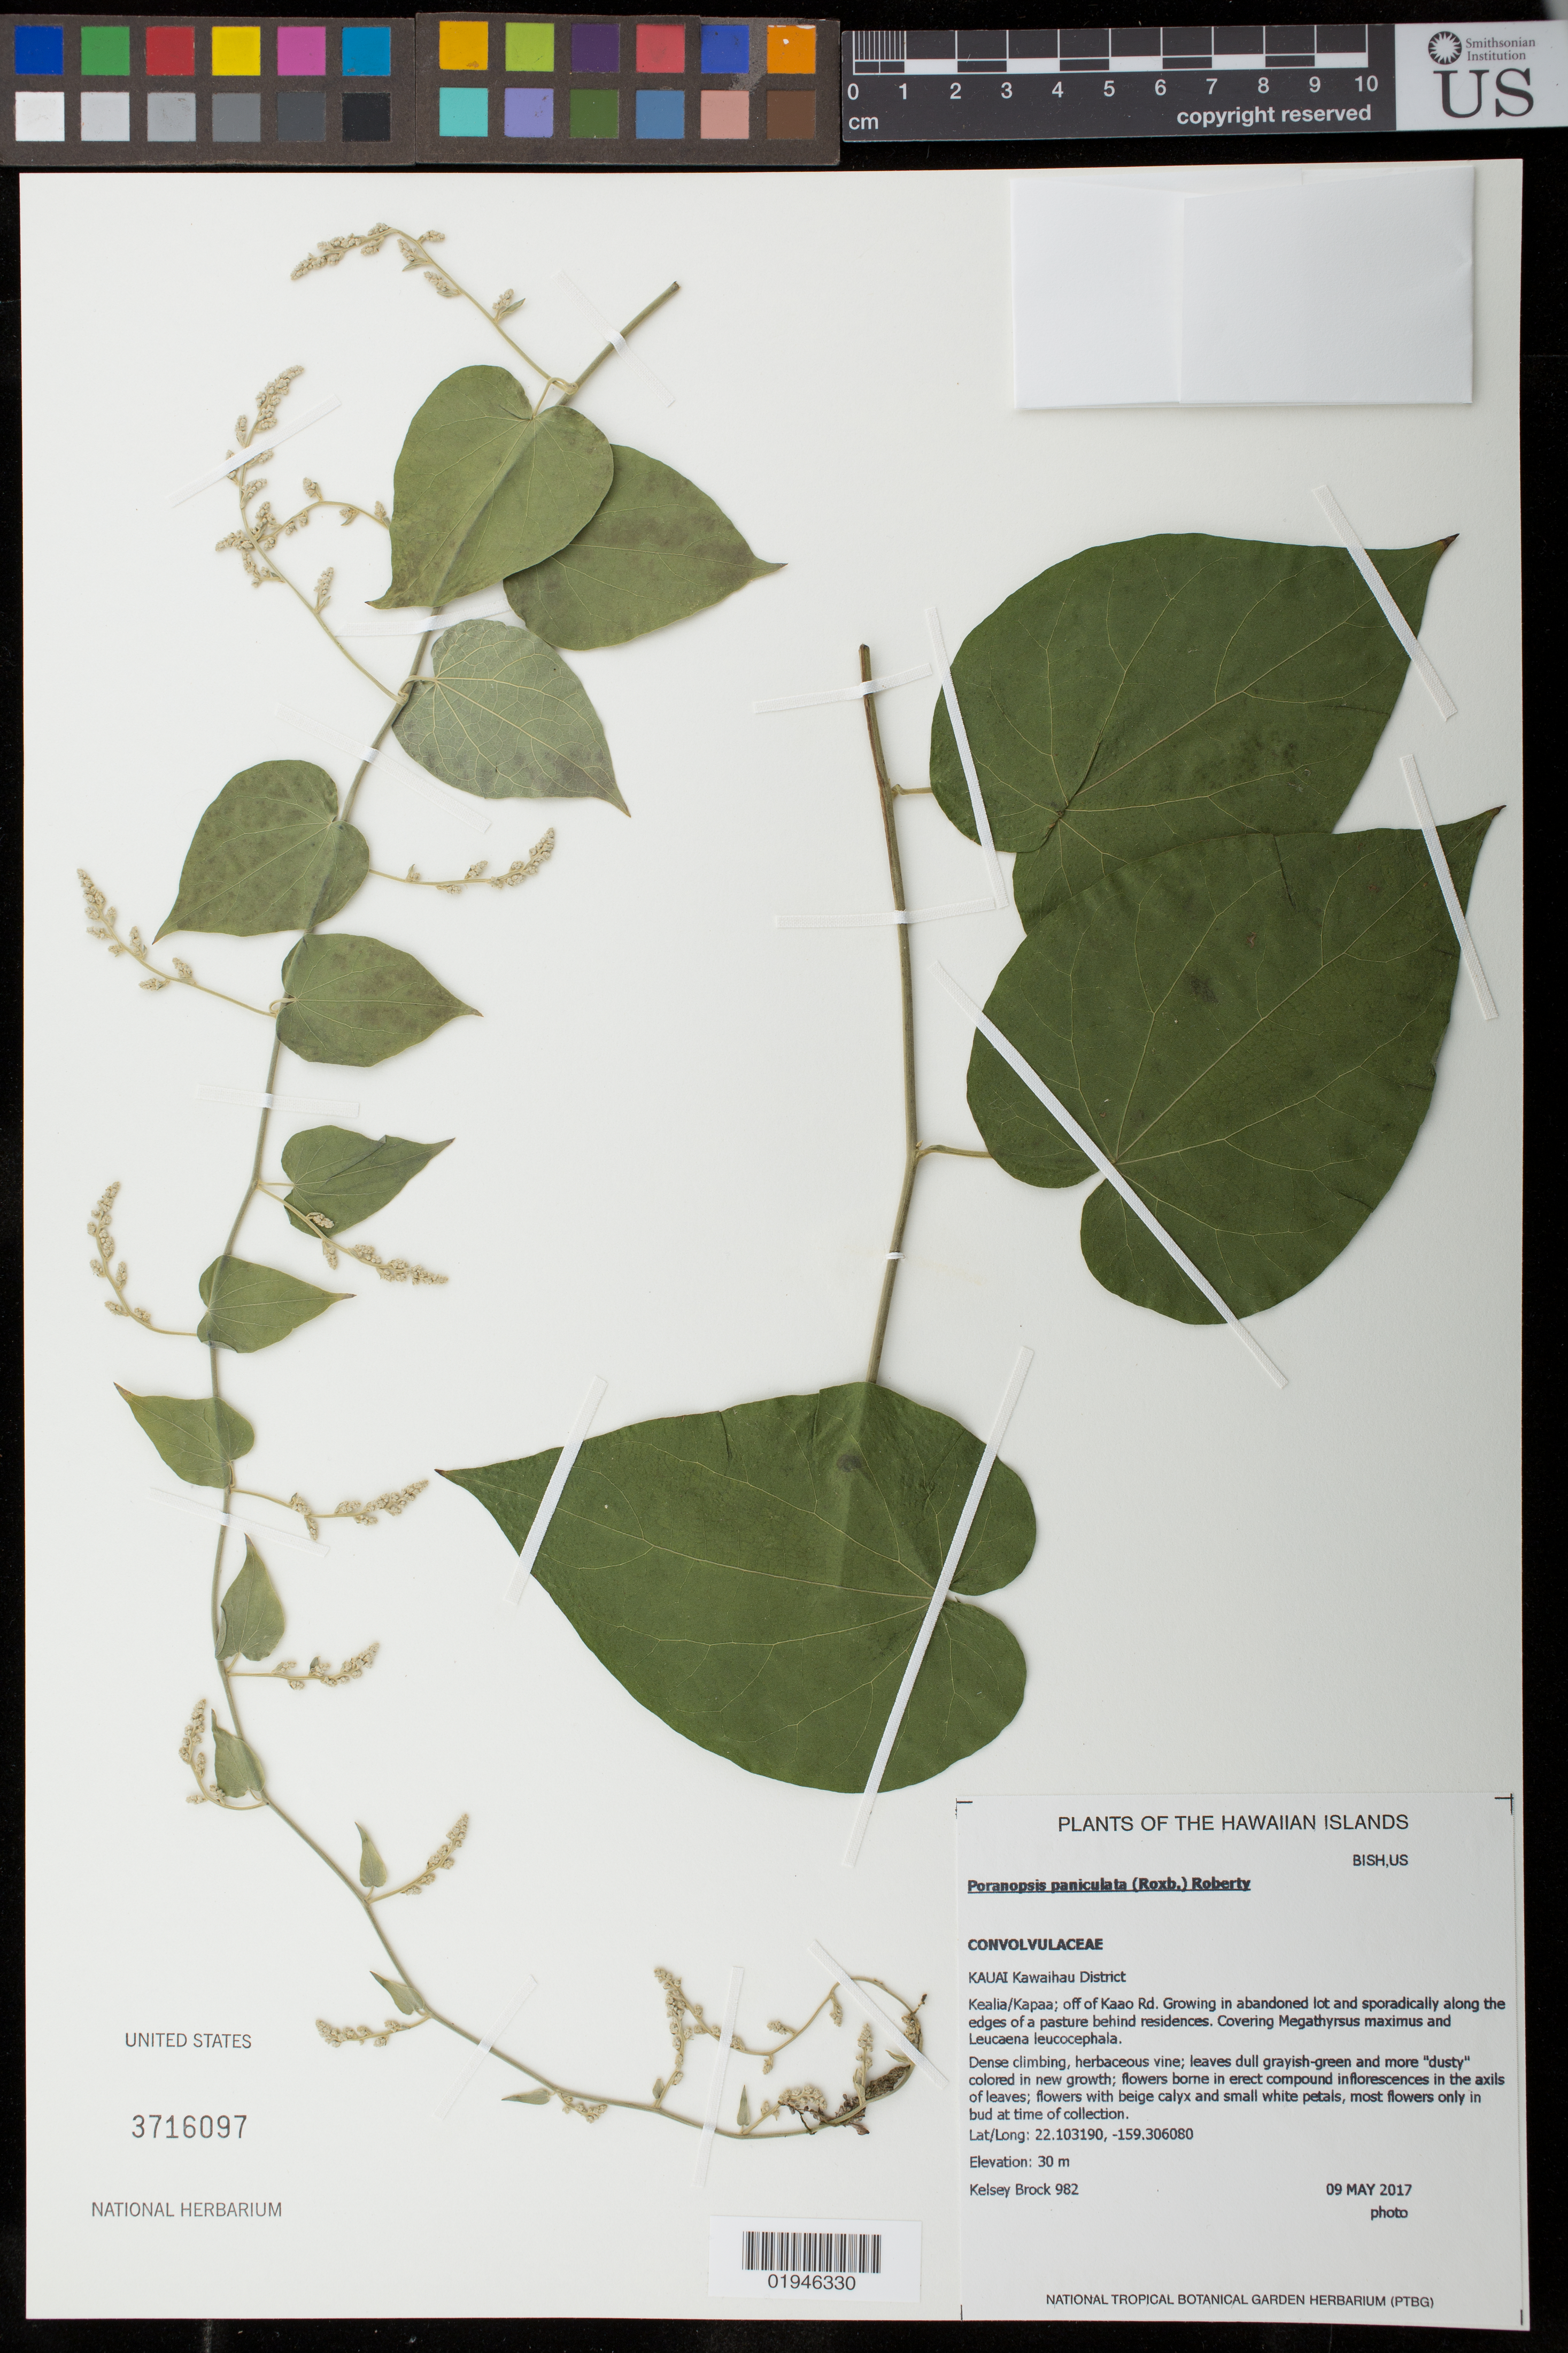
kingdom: Plantae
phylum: Tracheophyta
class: Magnoliopsida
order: Solanales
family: Convolvulaceae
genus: Poranopsis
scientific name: Poranopsis paniculata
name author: (Roxb.) Roberty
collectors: K. Brock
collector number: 982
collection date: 2017-05-09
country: United States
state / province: Hawaii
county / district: Kauai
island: Kaua'i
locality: Kawaihau District, Kealia/Kapaa, off of Kaao Rd.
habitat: Abandoned lot and along edges of a pasture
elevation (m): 30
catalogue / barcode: US 3716097